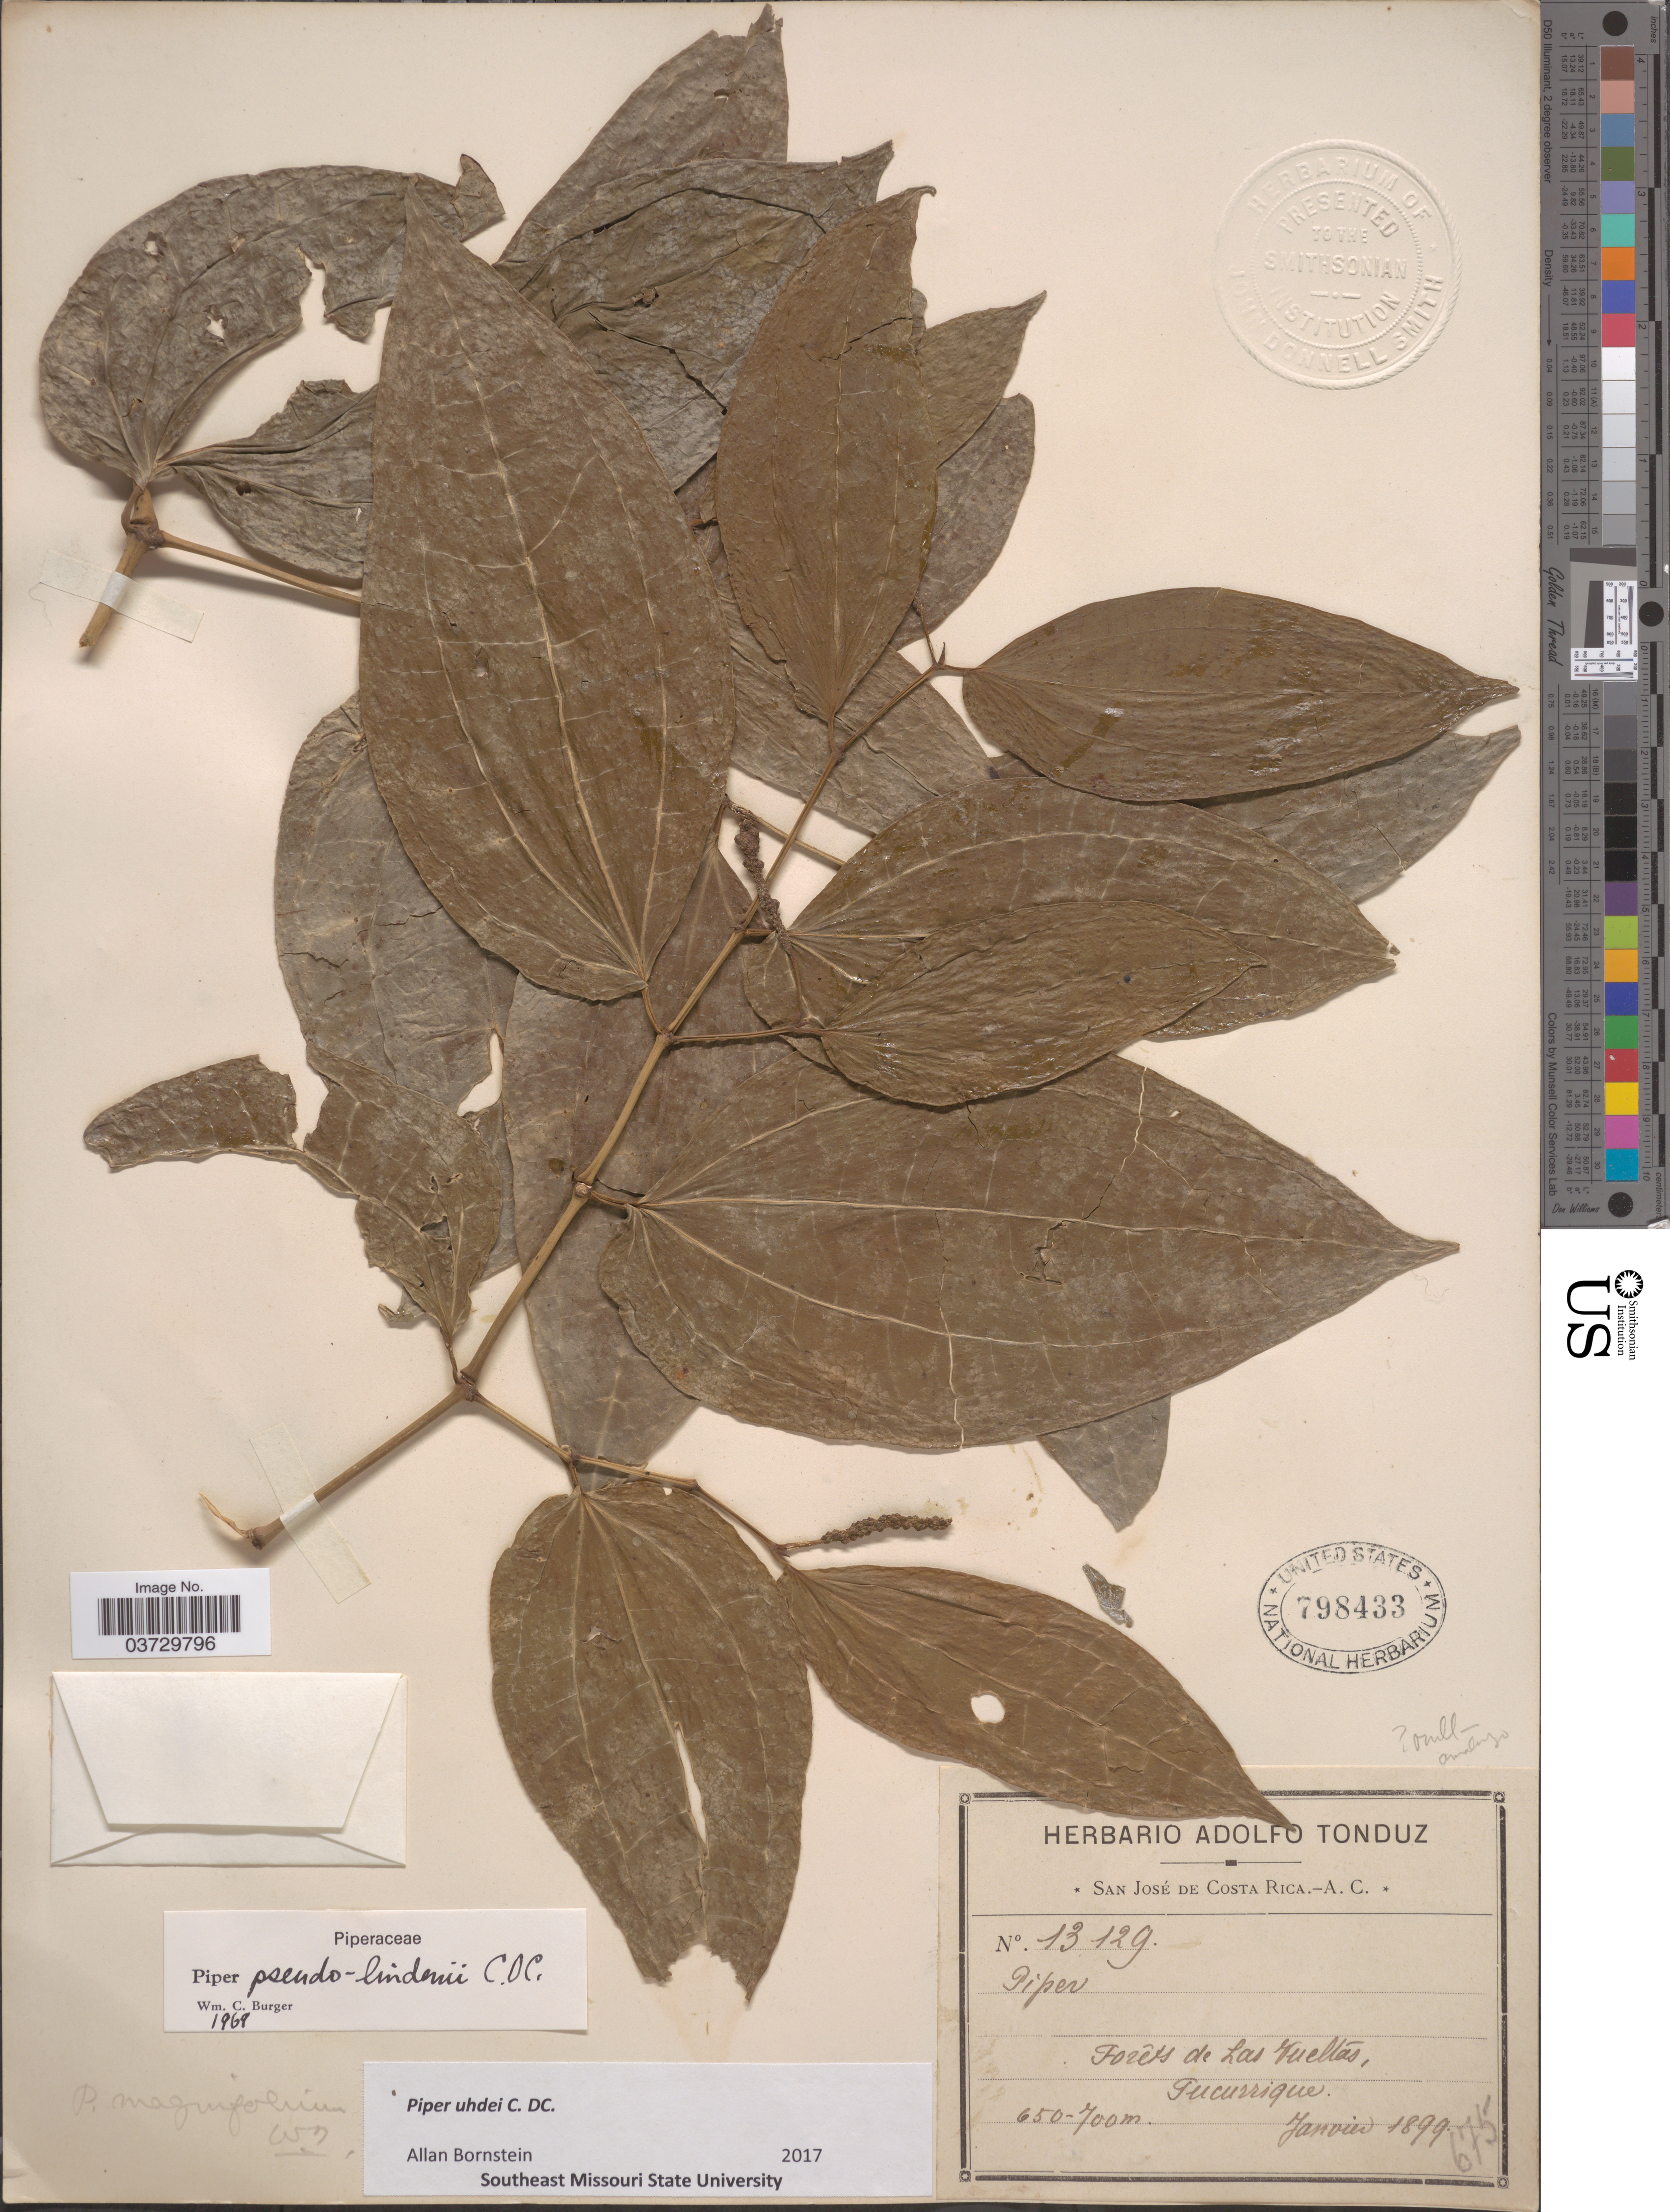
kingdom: Plantae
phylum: Tracheophyta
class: Magnoliopsida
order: Piperales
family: Piperaceae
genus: Piper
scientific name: Piper uhdei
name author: C. DC.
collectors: ex Herb. Adolfo Tonduz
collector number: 13129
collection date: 1899-01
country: Costa Rica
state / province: San José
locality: Forêts de Las Vueltas, Tucurrique.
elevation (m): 650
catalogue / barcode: US 798433